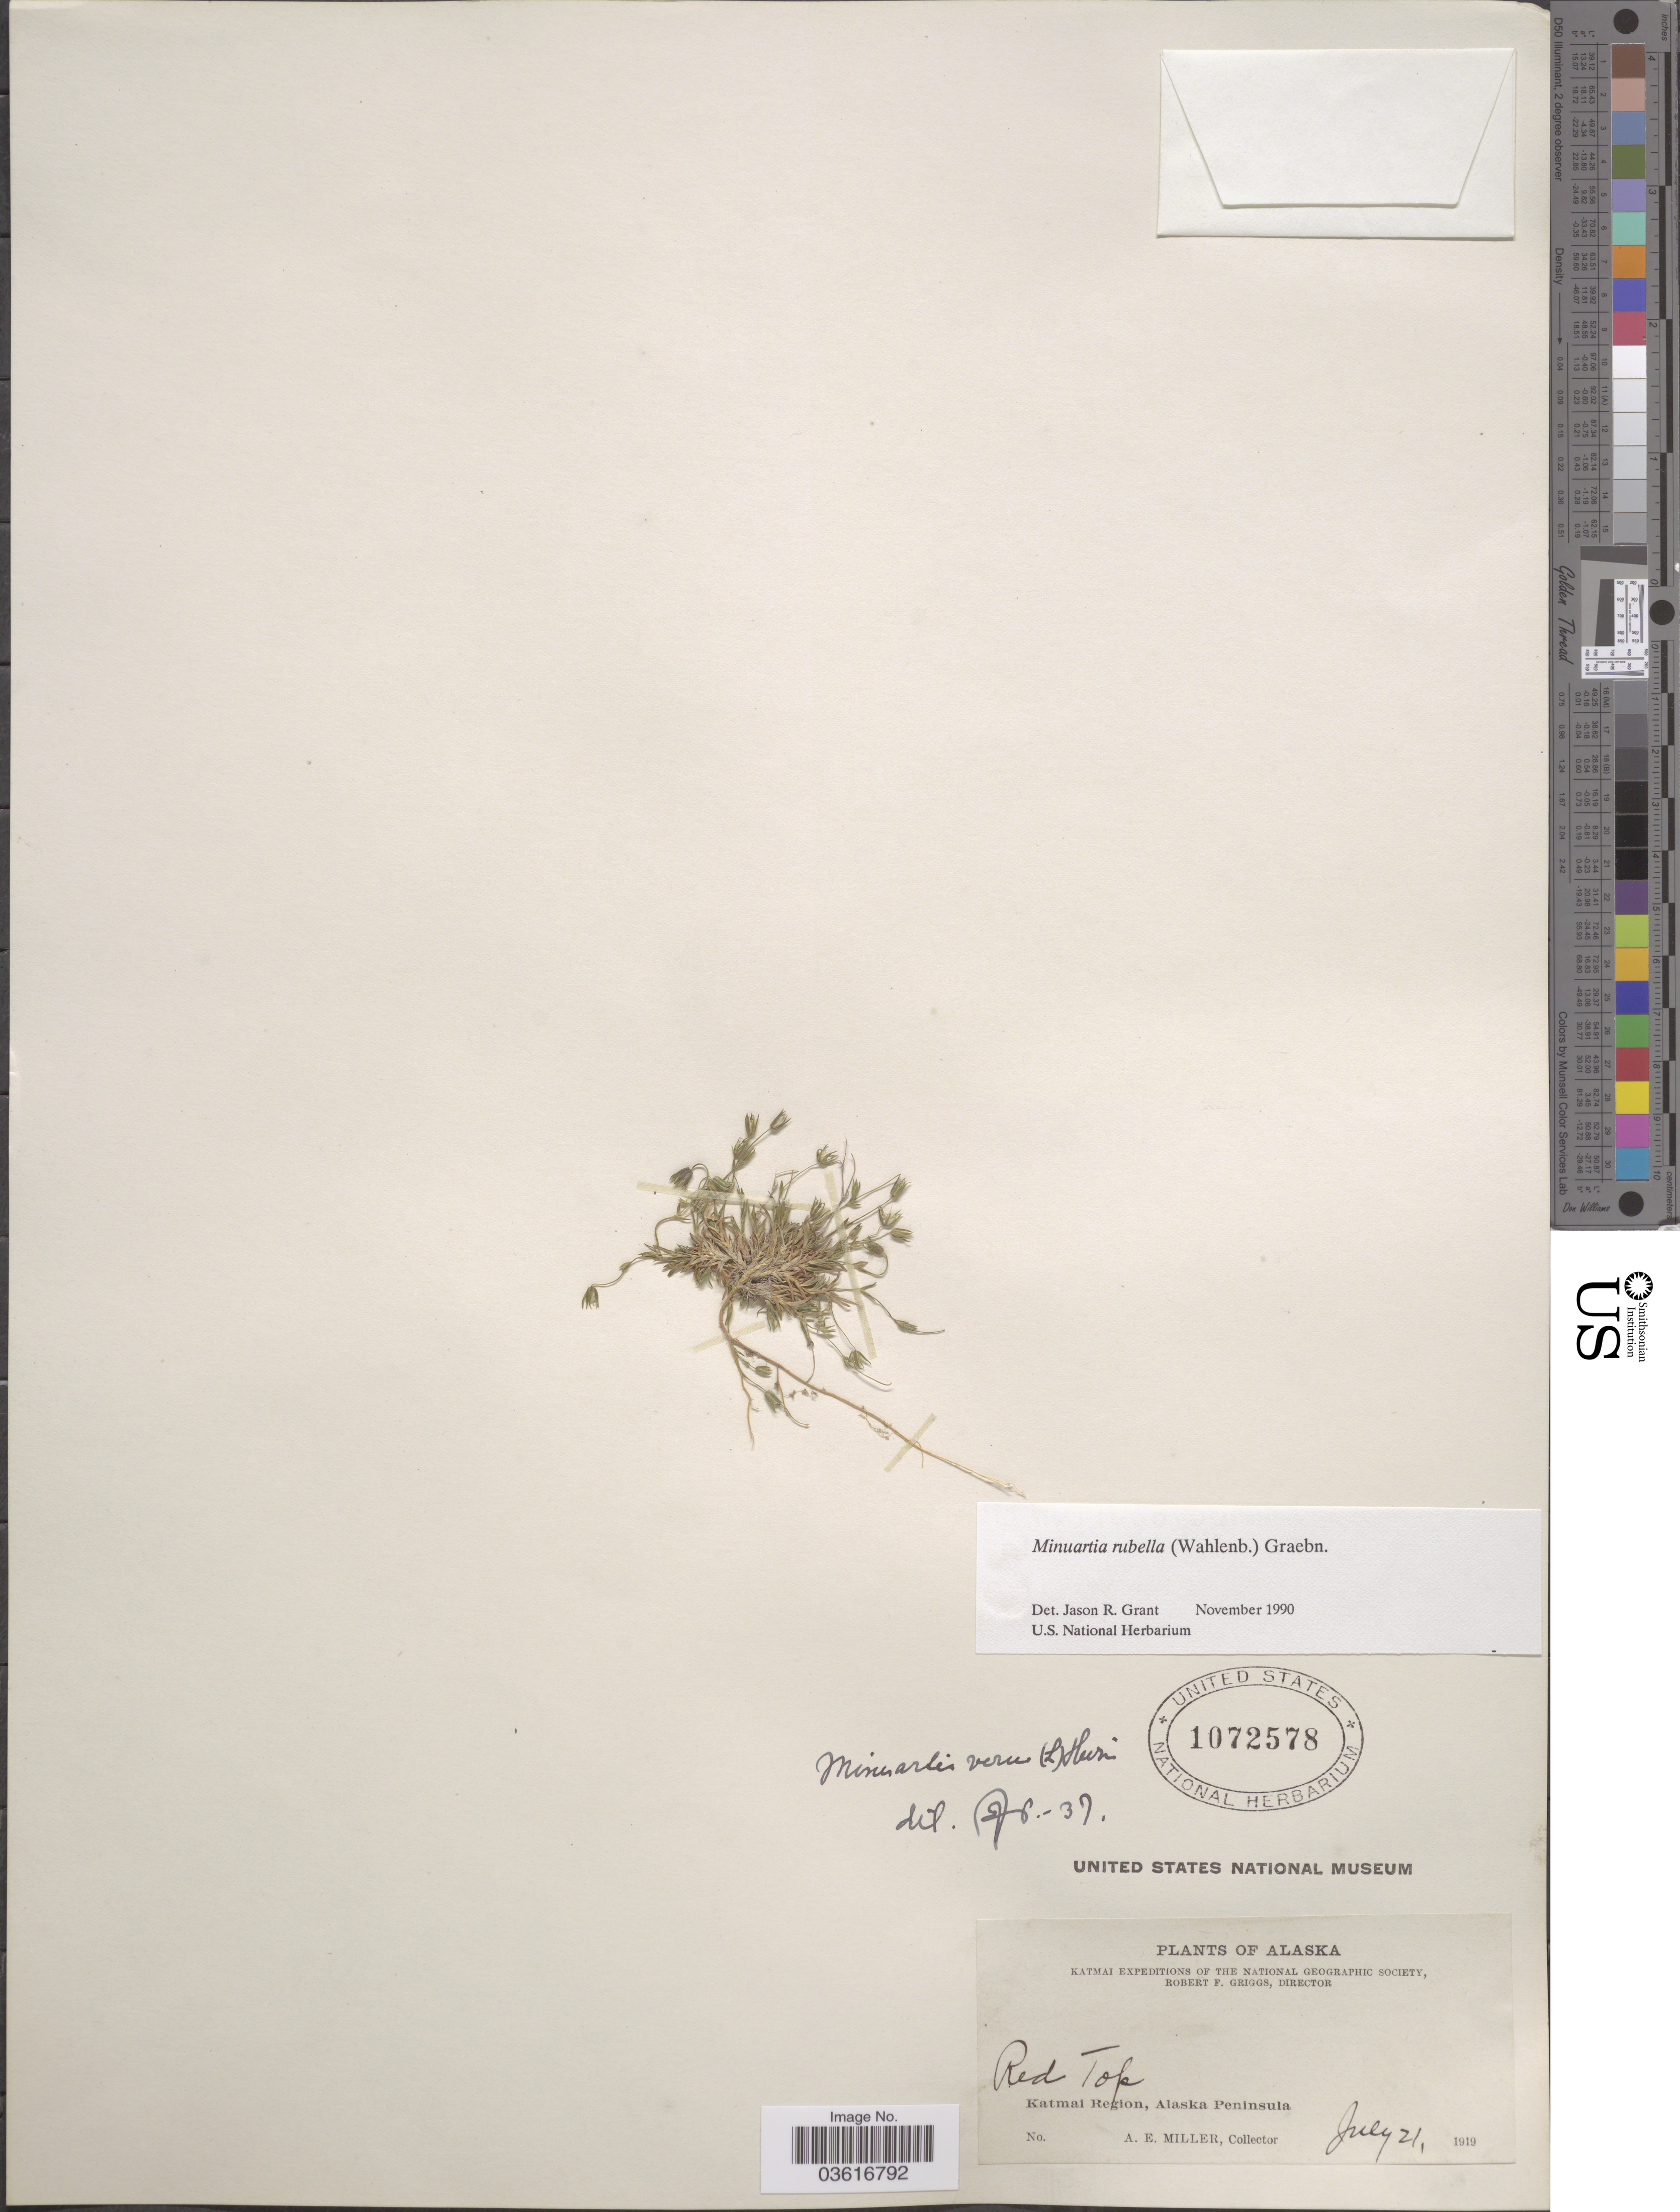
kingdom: Plantae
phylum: Tracheophyta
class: Magnoliopsida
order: Caryophyllales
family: Caryophyllaceae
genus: Minuartia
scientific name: Minuartia rubella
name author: (Wahlenb.) Hiern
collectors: A. E. Miller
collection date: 1919-07-21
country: United States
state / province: Alaska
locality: Red Top. Katmai Region, Alaska Peninsula.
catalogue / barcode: US 1072578